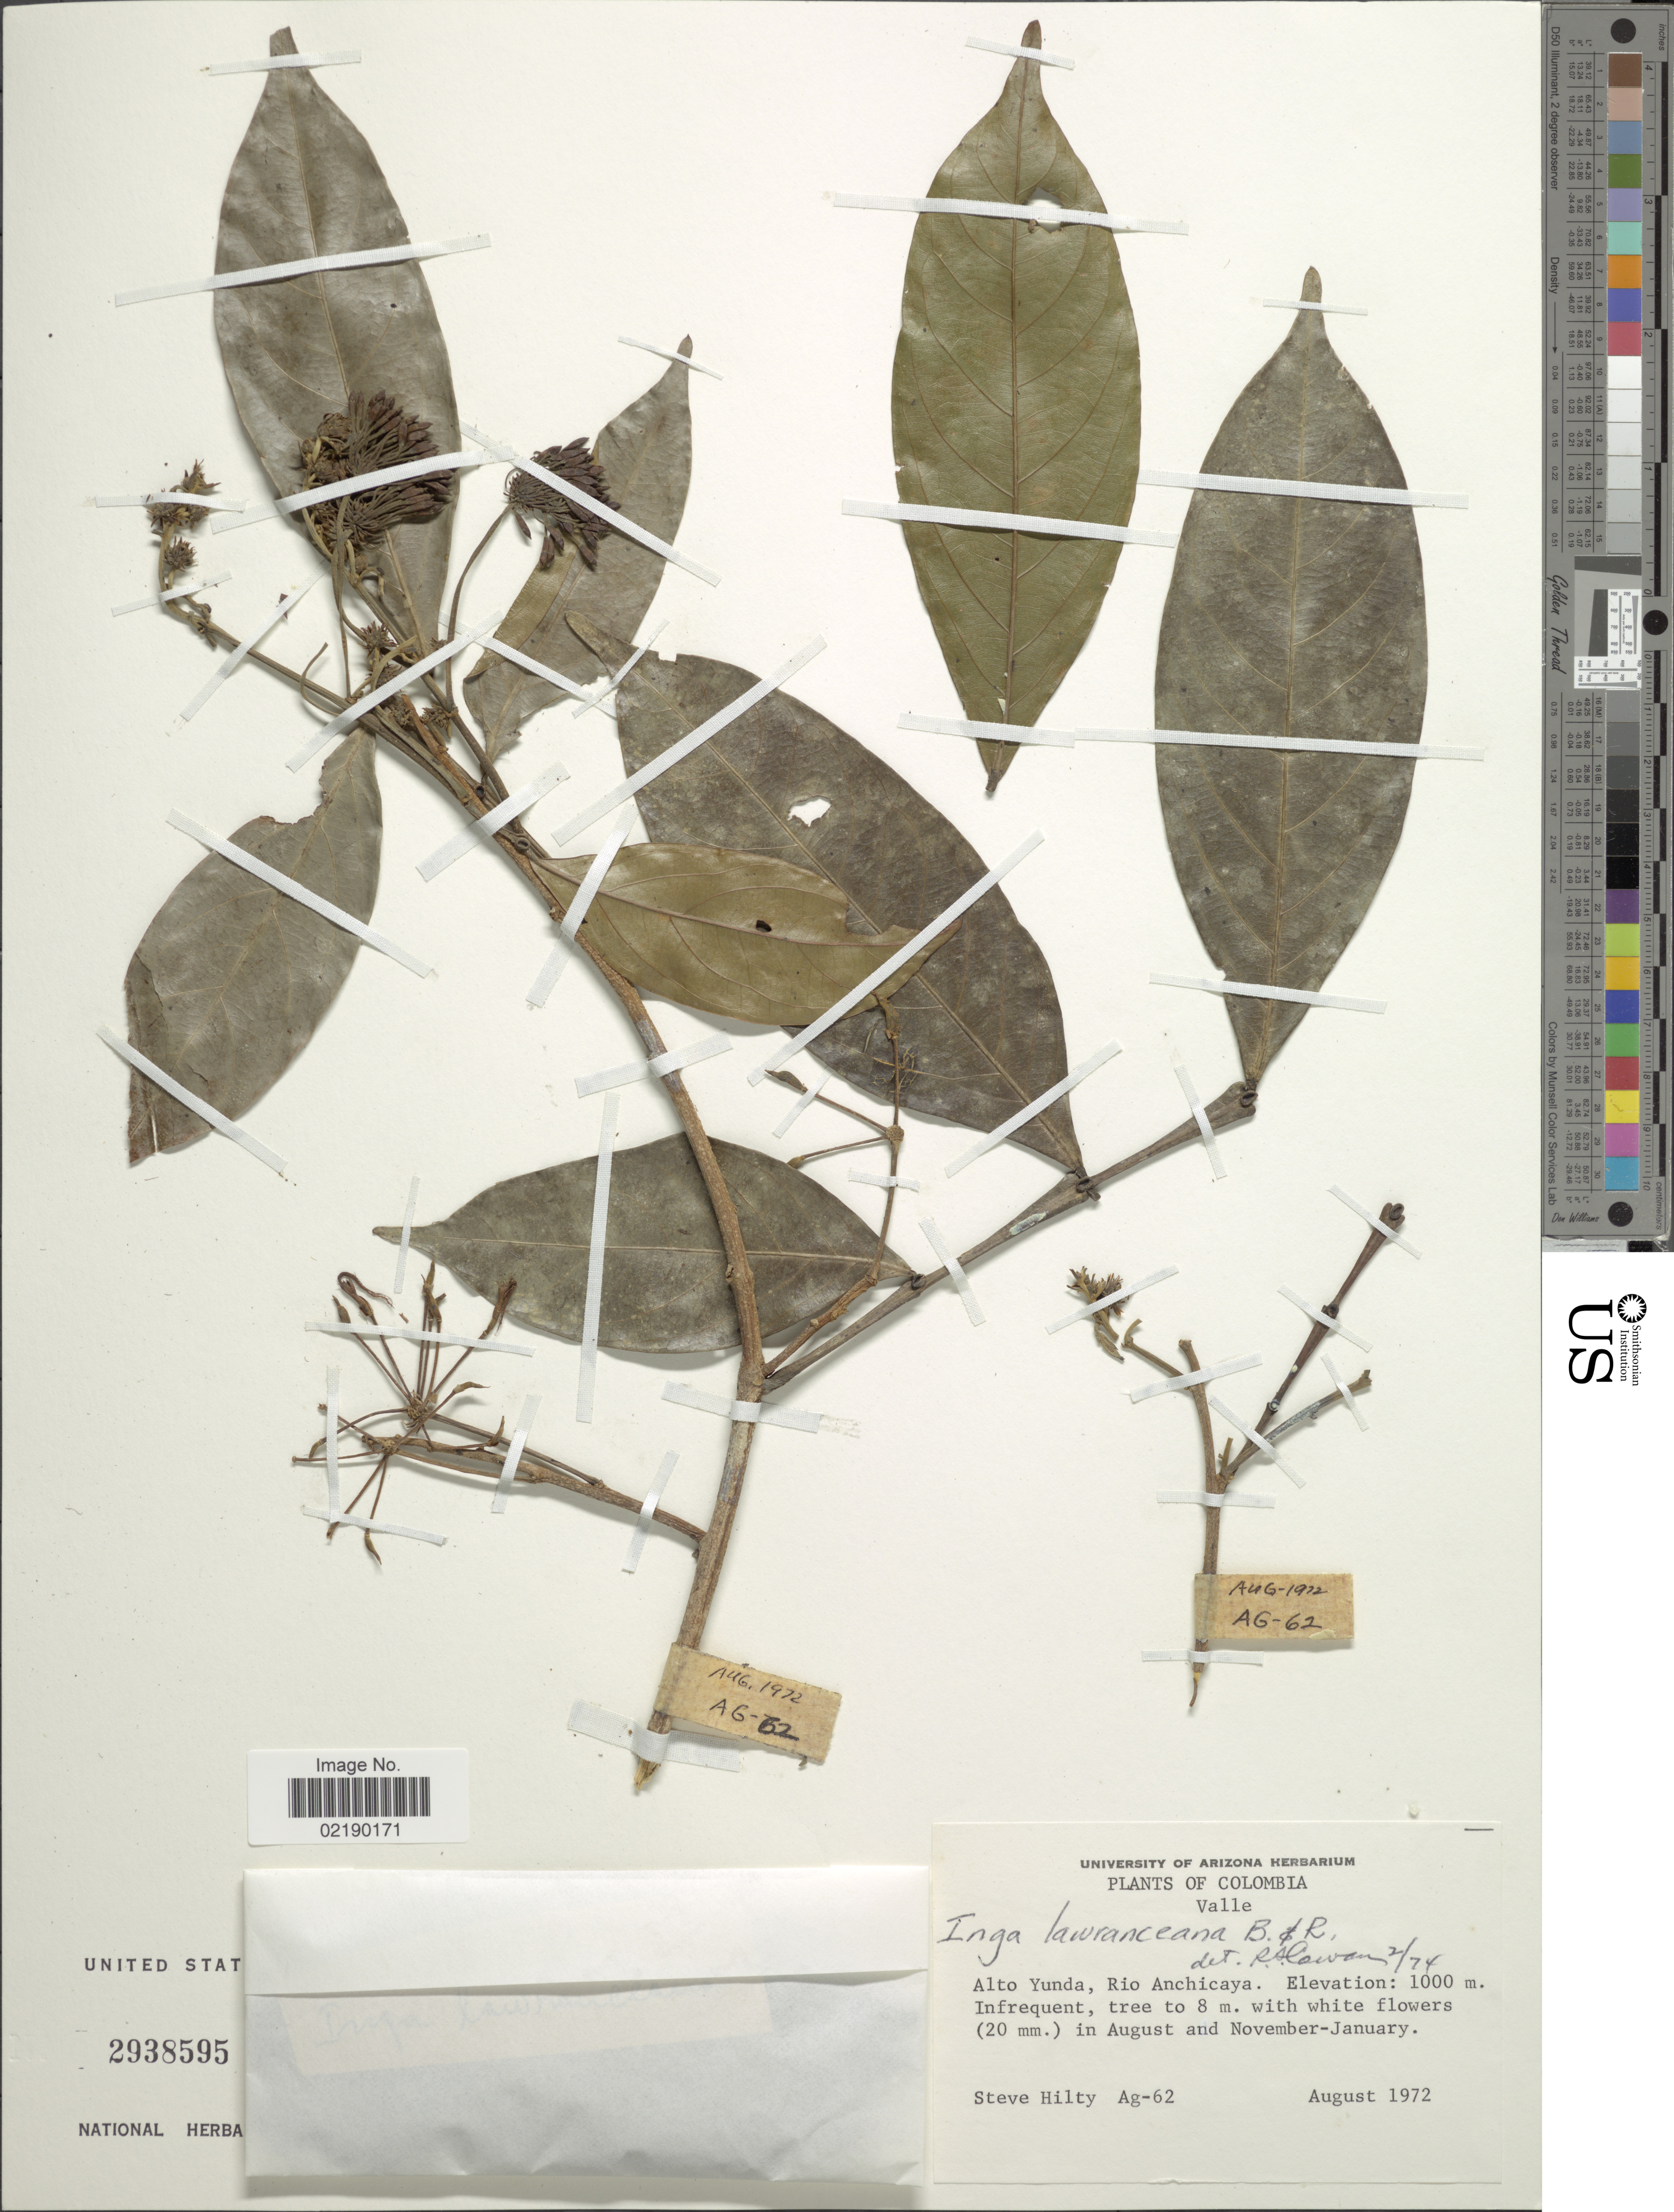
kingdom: Plantae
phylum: Tracheophyta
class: Magnoliopsida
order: Fabales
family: Fabaceae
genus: Inga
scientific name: Inga umbellifera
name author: (Vahl) Steud. ex DC.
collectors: S. Hilty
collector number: Ag-62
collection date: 1972-08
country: Colombia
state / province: Valle del Cauca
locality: Valle, Alto Yunda, Rio Anchicaya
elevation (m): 1000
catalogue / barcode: US 2938595